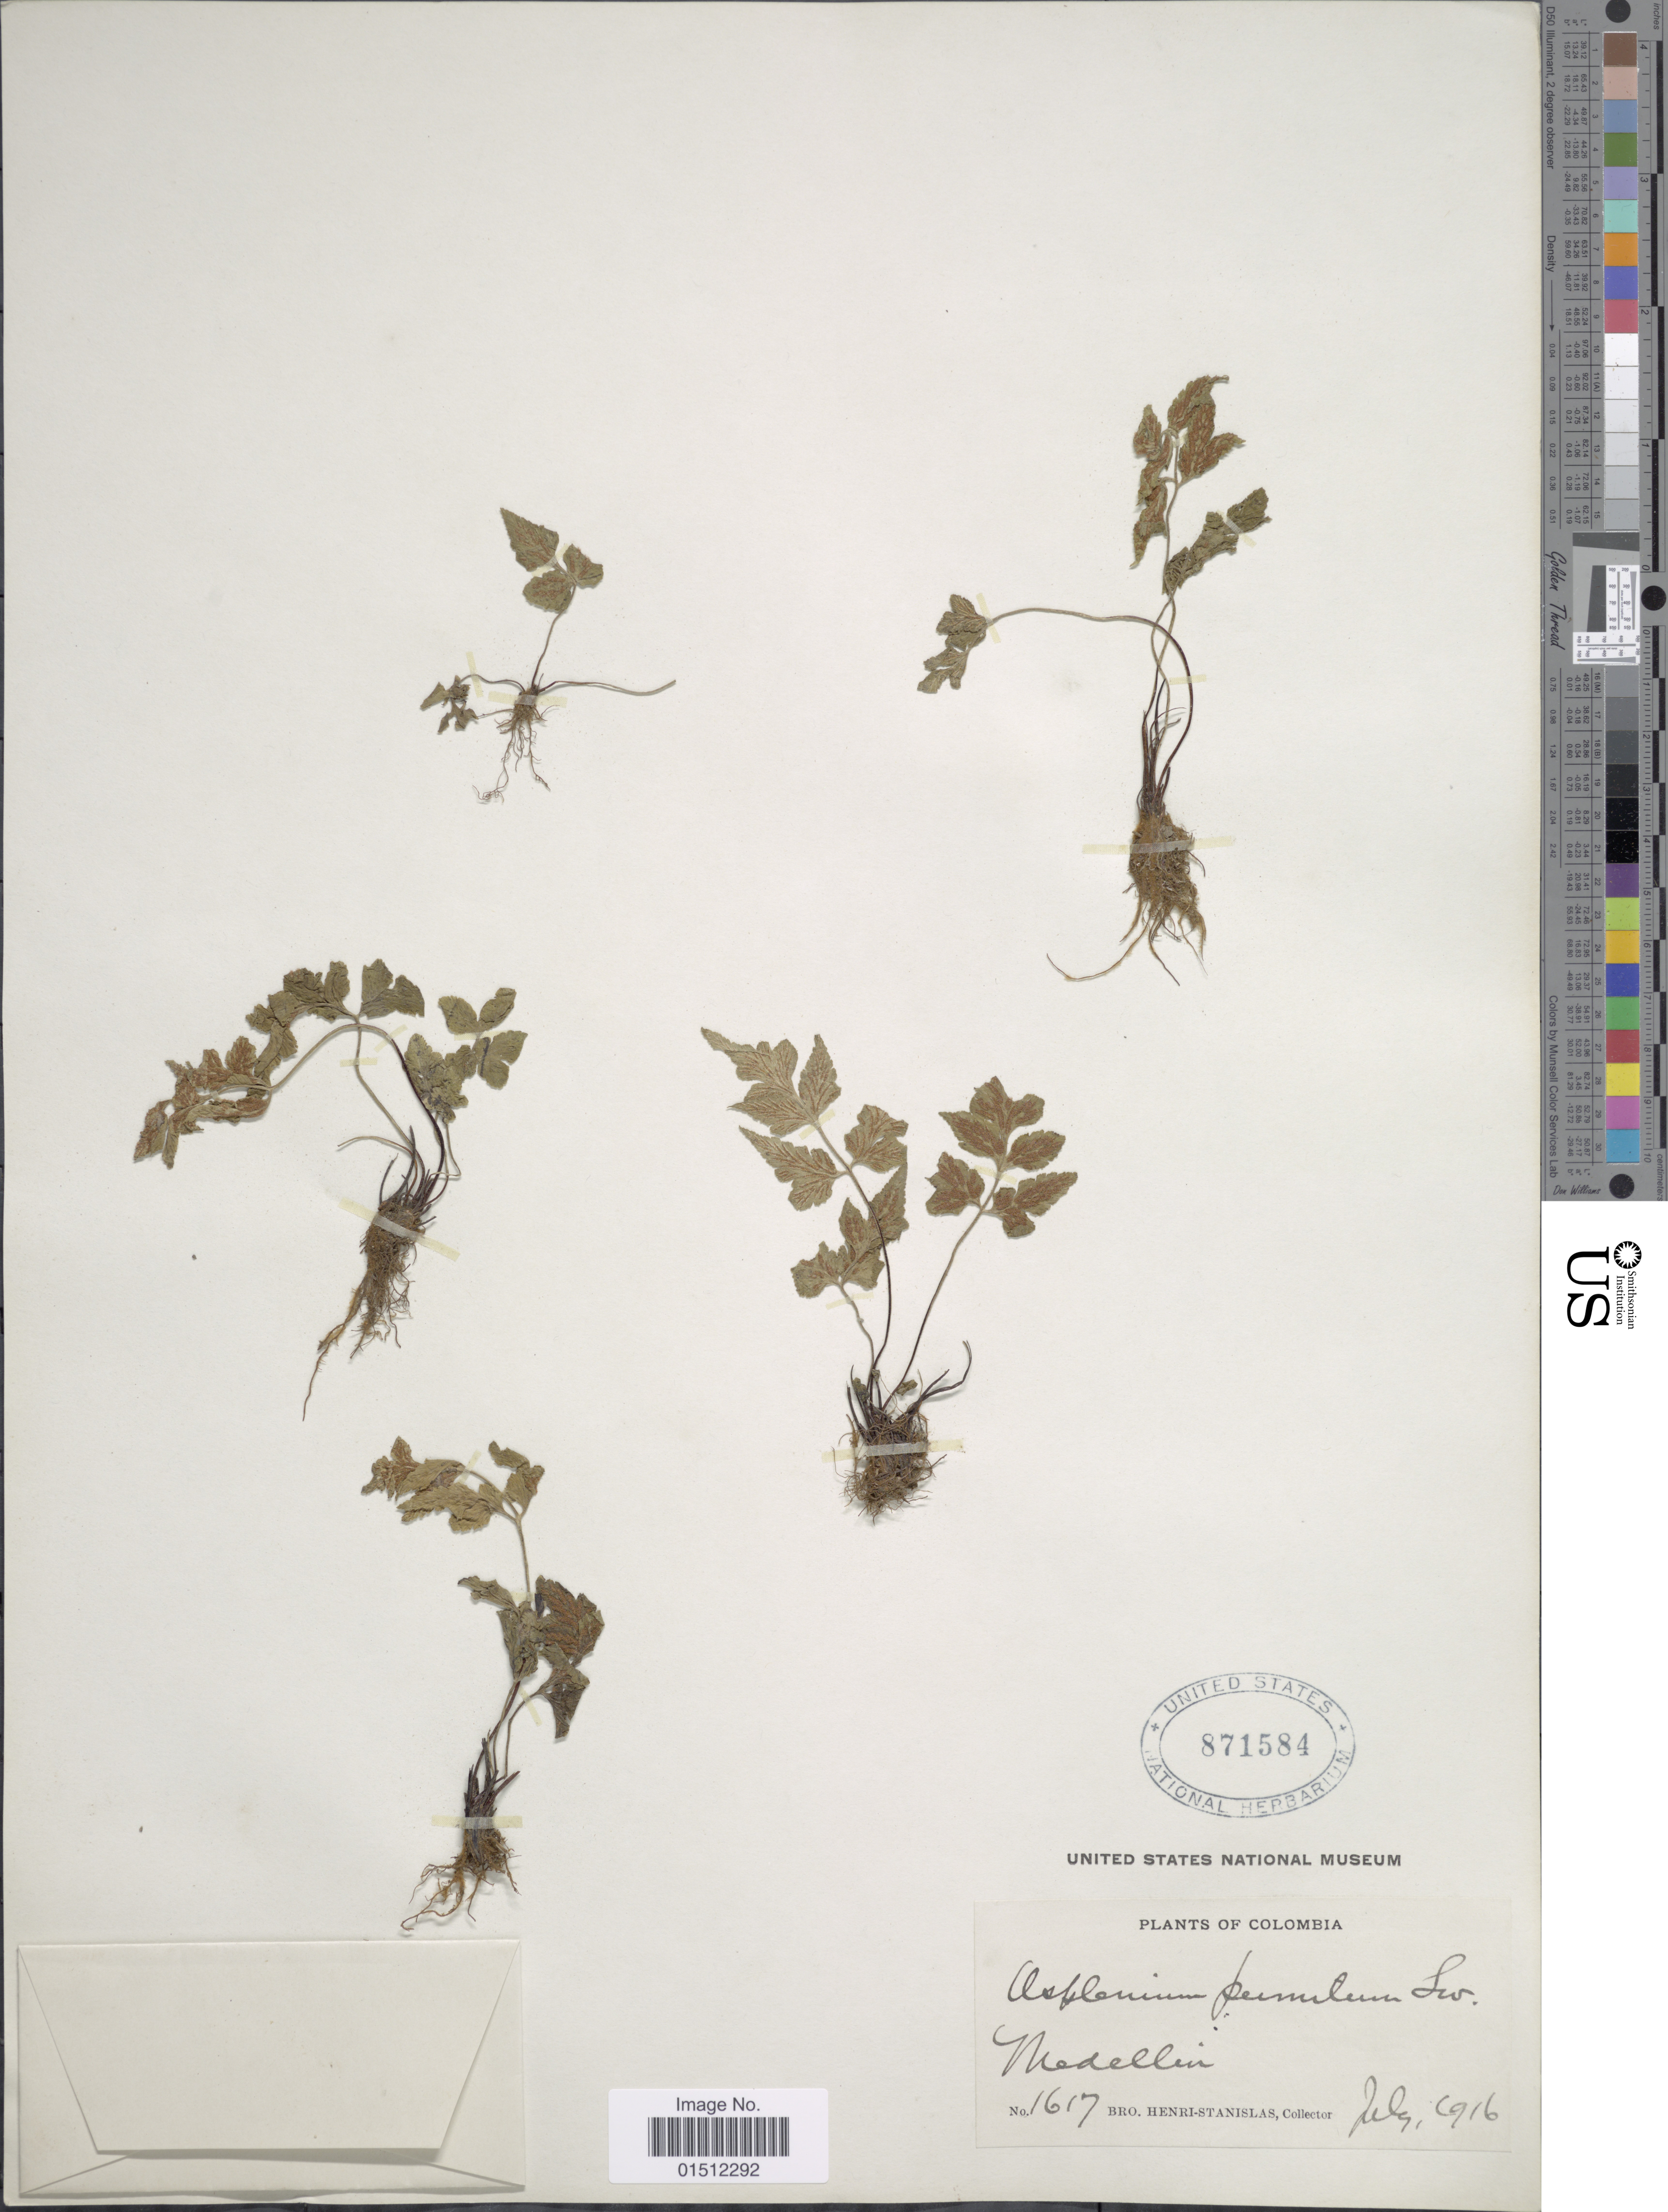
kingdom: Plantae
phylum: Tracheophyta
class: Polypodiopsida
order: Polypodiales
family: Aspleniaceae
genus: Asplenium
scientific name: Asplenium pumilum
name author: Sw.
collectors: Henri-Stanislas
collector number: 1617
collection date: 1916-07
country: Colombia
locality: Colombia, Medellin.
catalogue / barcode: US 871584